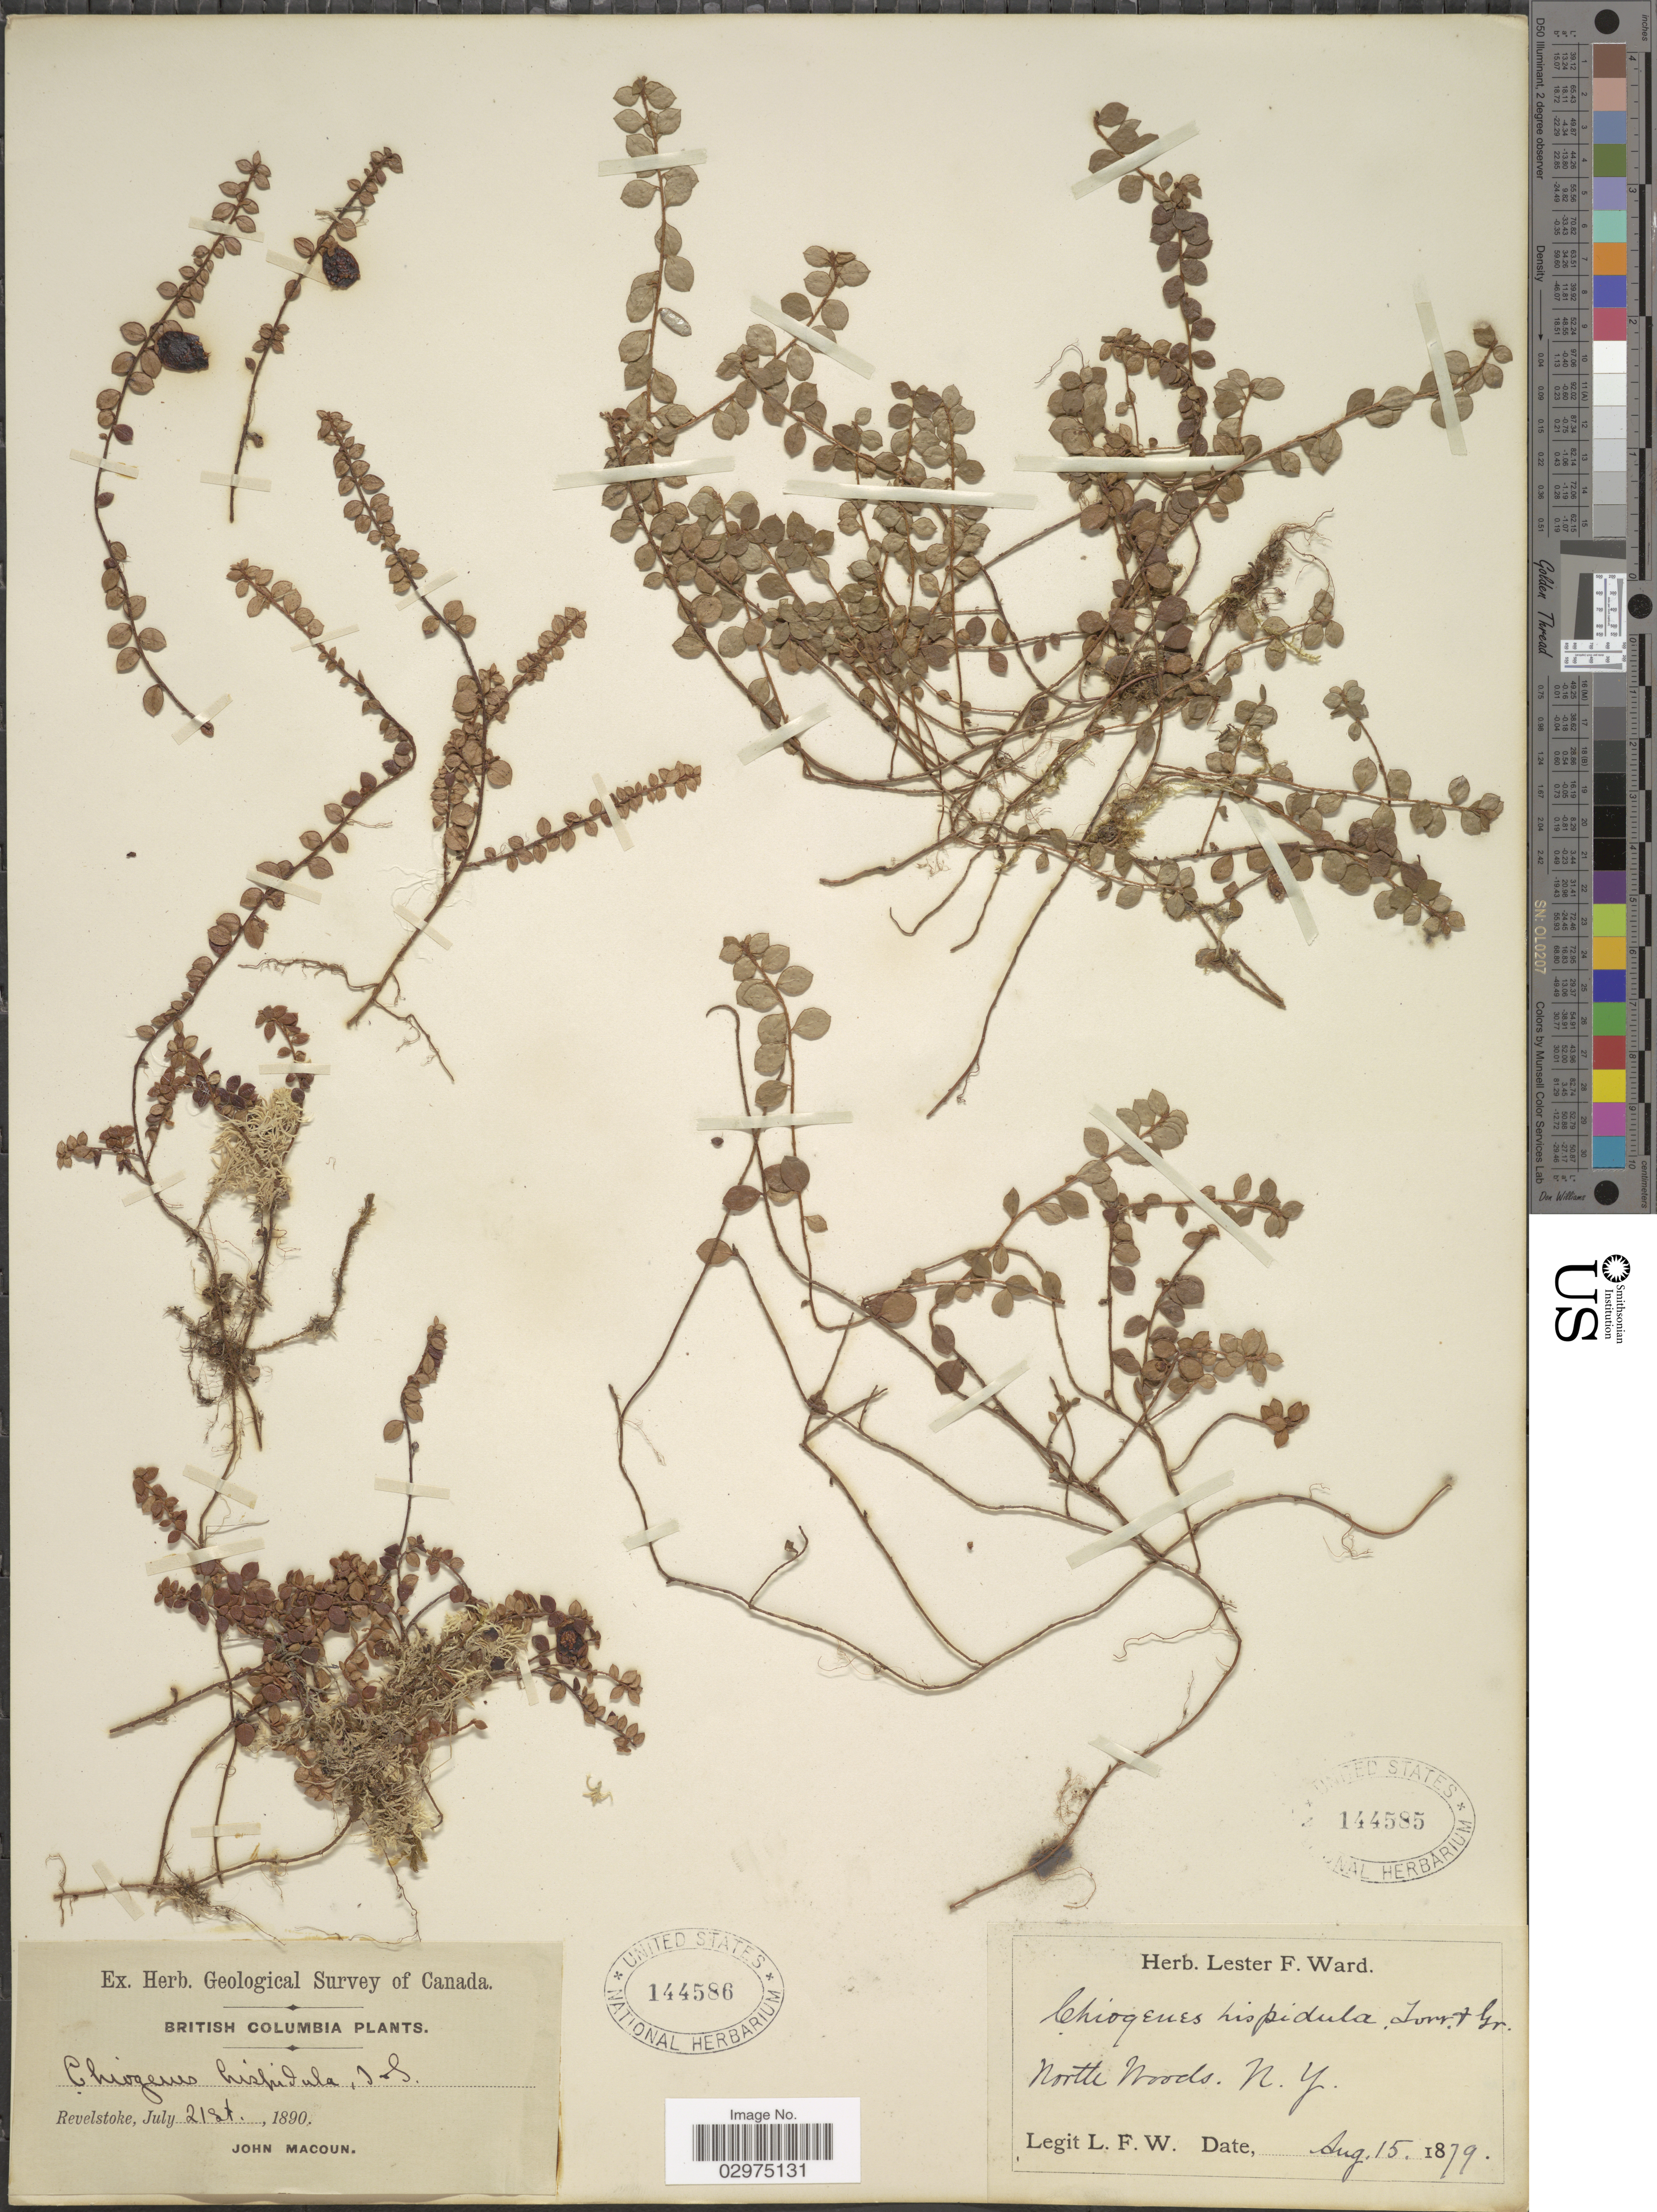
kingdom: Plantae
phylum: Tracheophyta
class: Magnoliopsida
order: Ericales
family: Ericaceae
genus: Gaultheria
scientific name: Gaultheria hispidula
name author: (L.) Muhl. ex Bigelow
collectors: L. F. Ward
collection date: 1879-08-15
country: United States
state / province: New York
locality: North Woods N.Y.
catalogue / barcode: US 144585-2